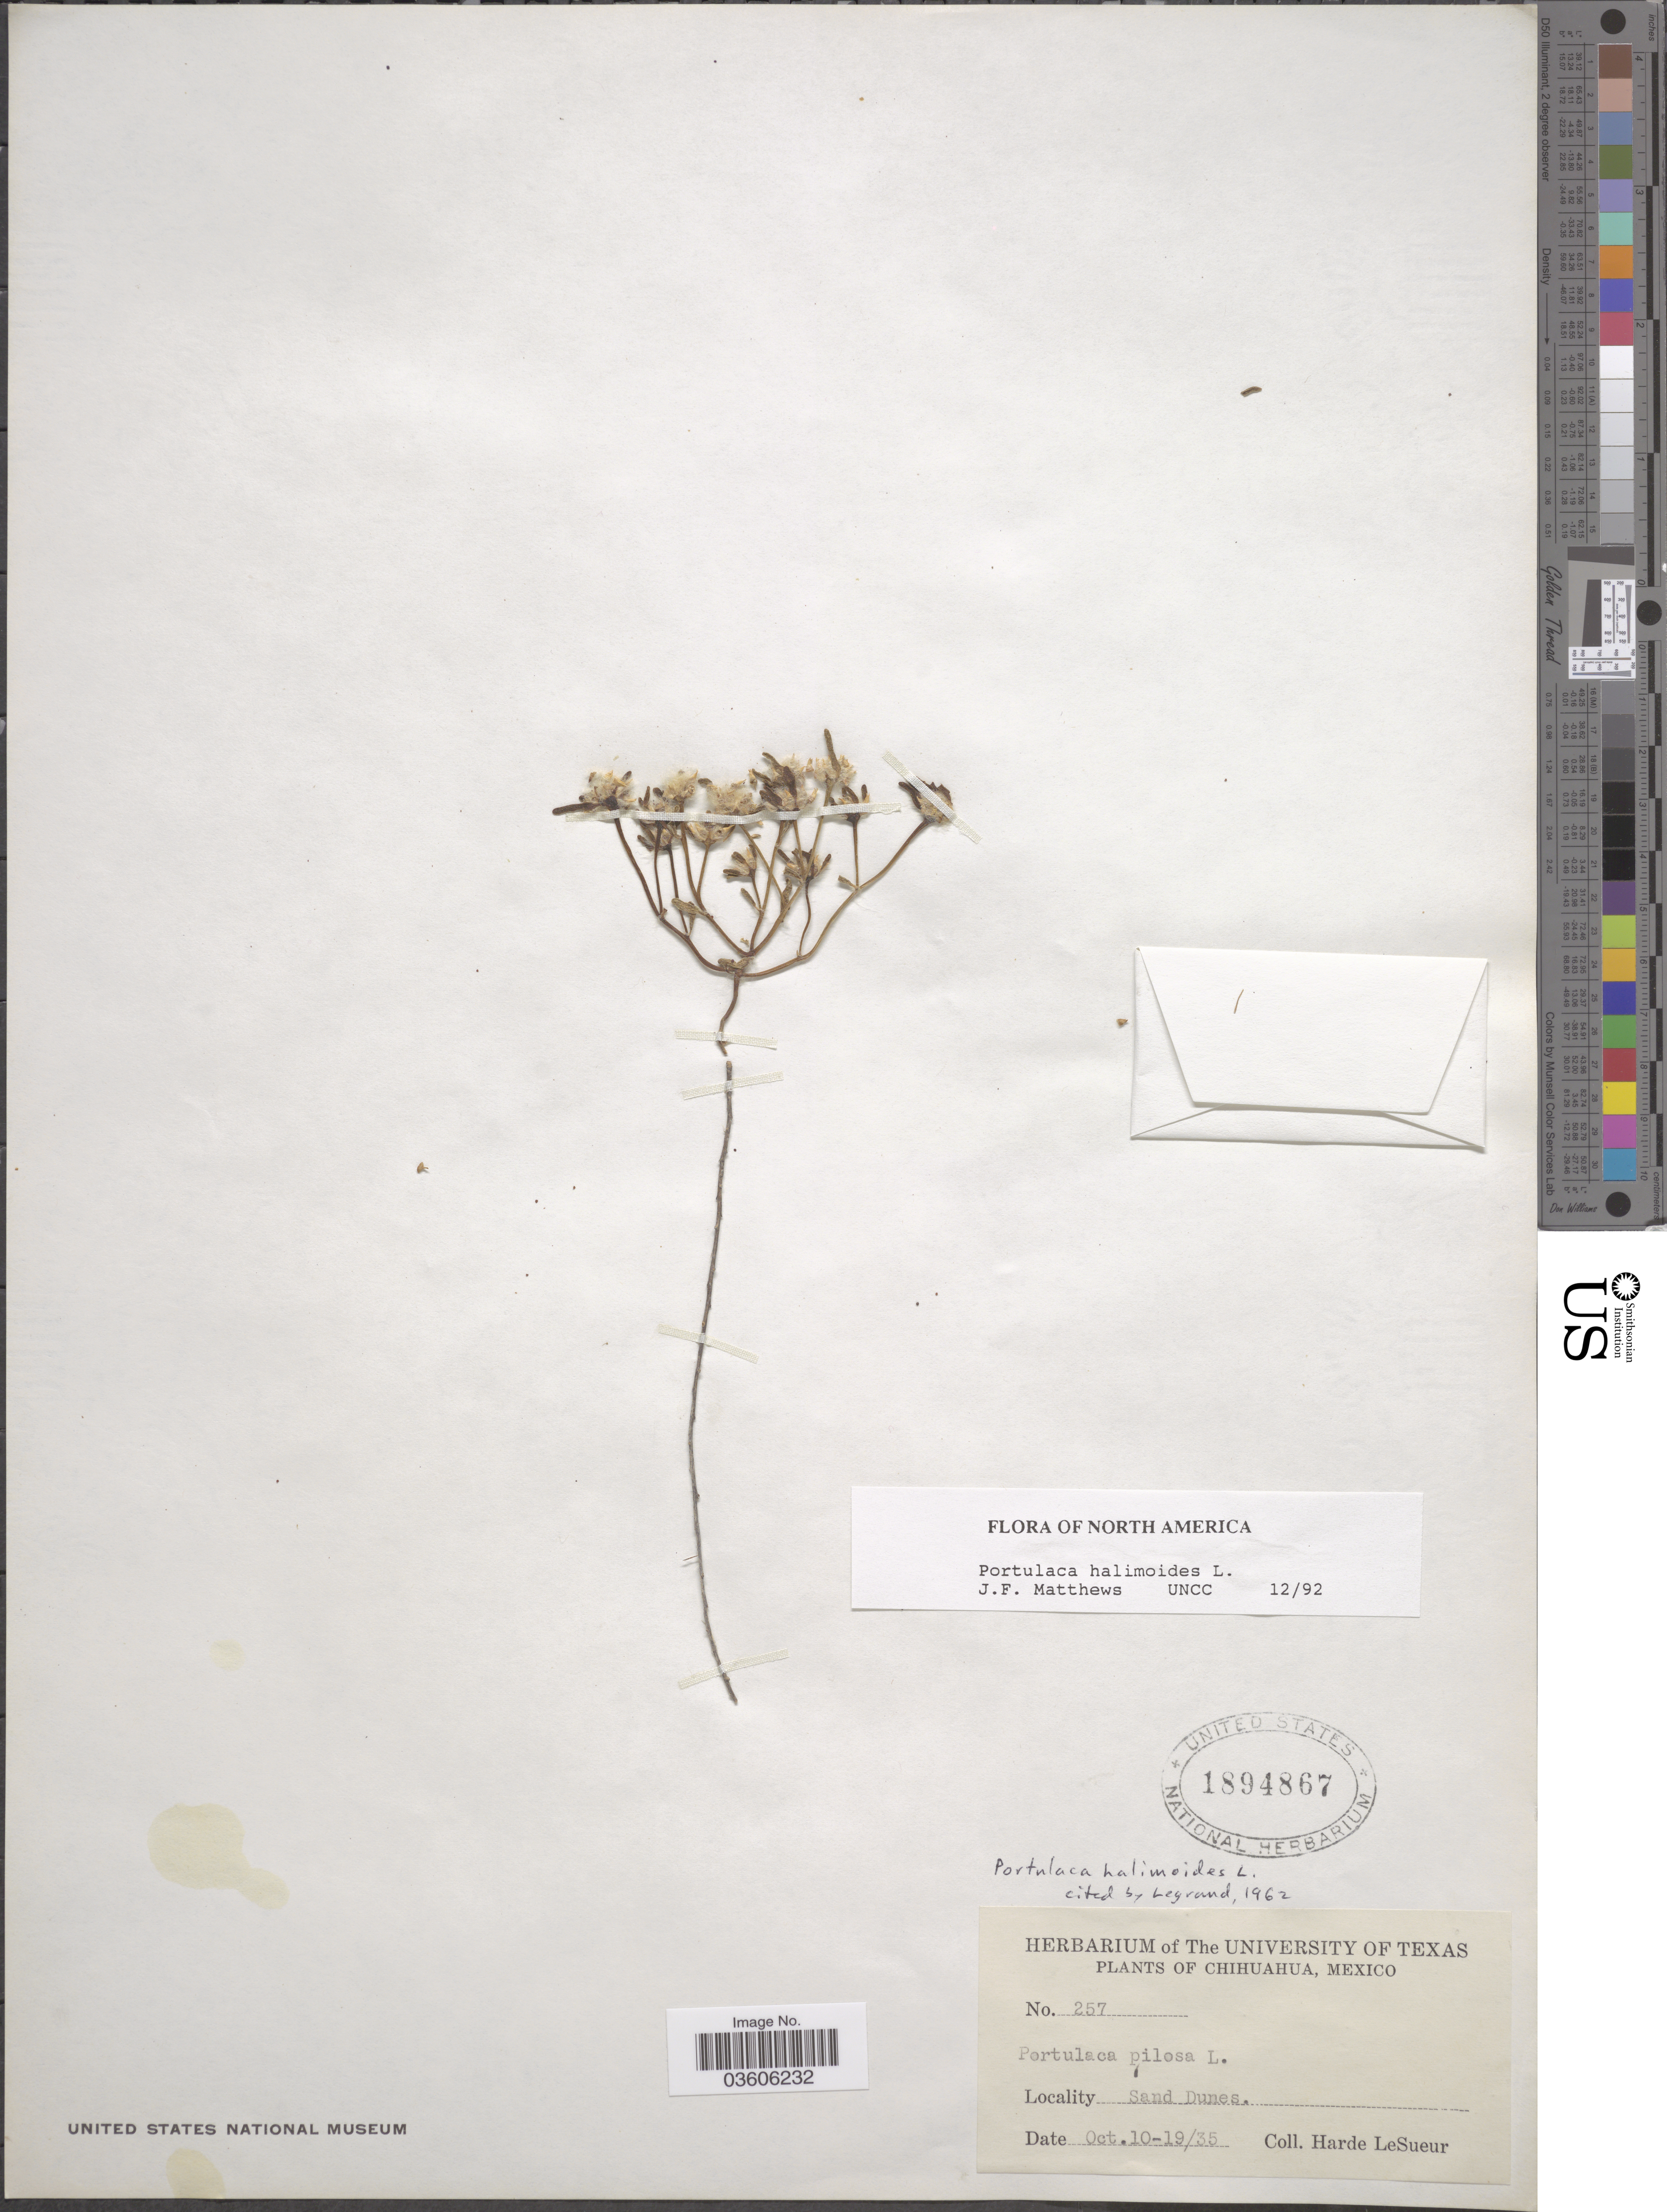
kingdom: Plantae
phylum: Tracheophyta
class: Magnoliopsida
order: Caryophyllales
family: Portulacaceae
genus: Portulaca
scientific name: Portulaca halimoides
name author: L.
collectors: H. LeSueur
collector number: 257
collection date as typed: Transcribed d/m/y: 10/10/35 to 19/10/35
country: Mexico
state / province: Chihuahua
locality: Sand Dunes.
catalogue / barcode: US 1894867